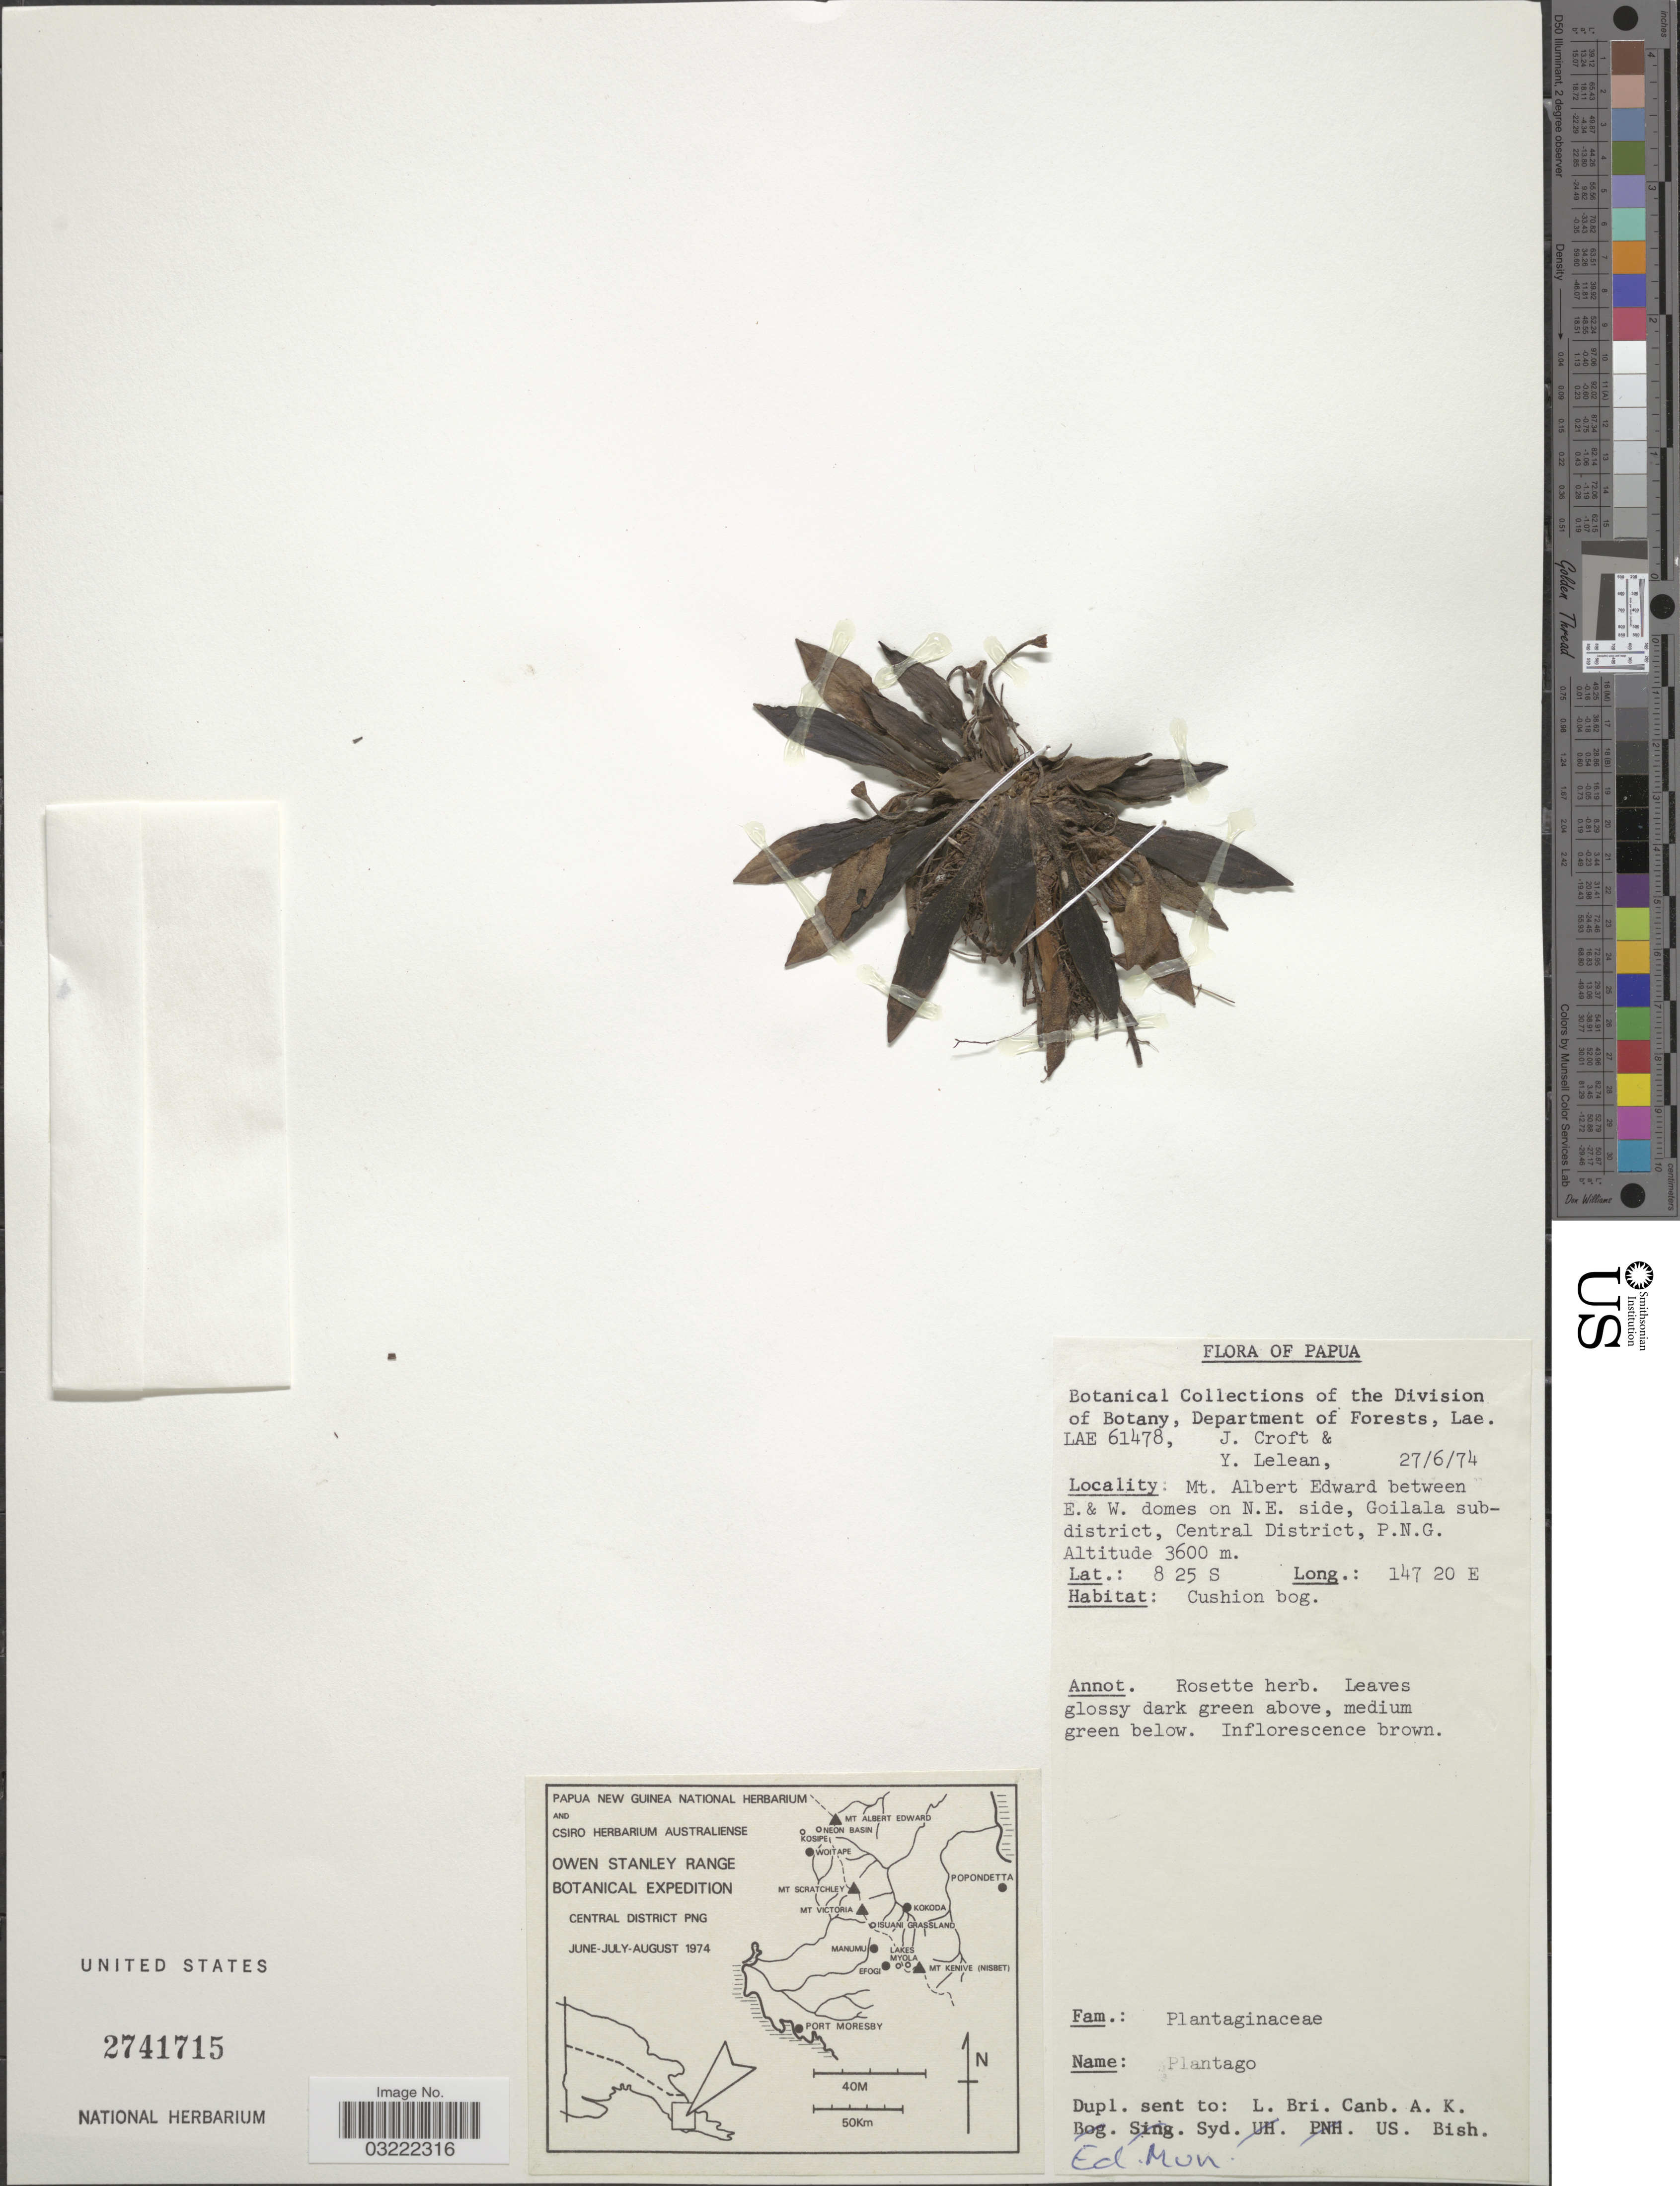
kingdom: Plantae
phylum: Tracheophyta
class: Magnoliopsida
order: Lamiales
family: Plantaginaceae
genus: Plantago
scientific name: Plantago sp.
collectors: J. Croft & Y. Lelean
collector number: LAE61478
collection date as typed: Transcribed d/m/y: 27/6/74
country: Papua New Guinea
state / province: Central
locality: Papua, Mt. Albert Edward between E. & W. domes on N.E. side, Goilala subdistrict, Central District, P.N.G.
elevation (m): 3600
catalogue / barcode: US 2741715